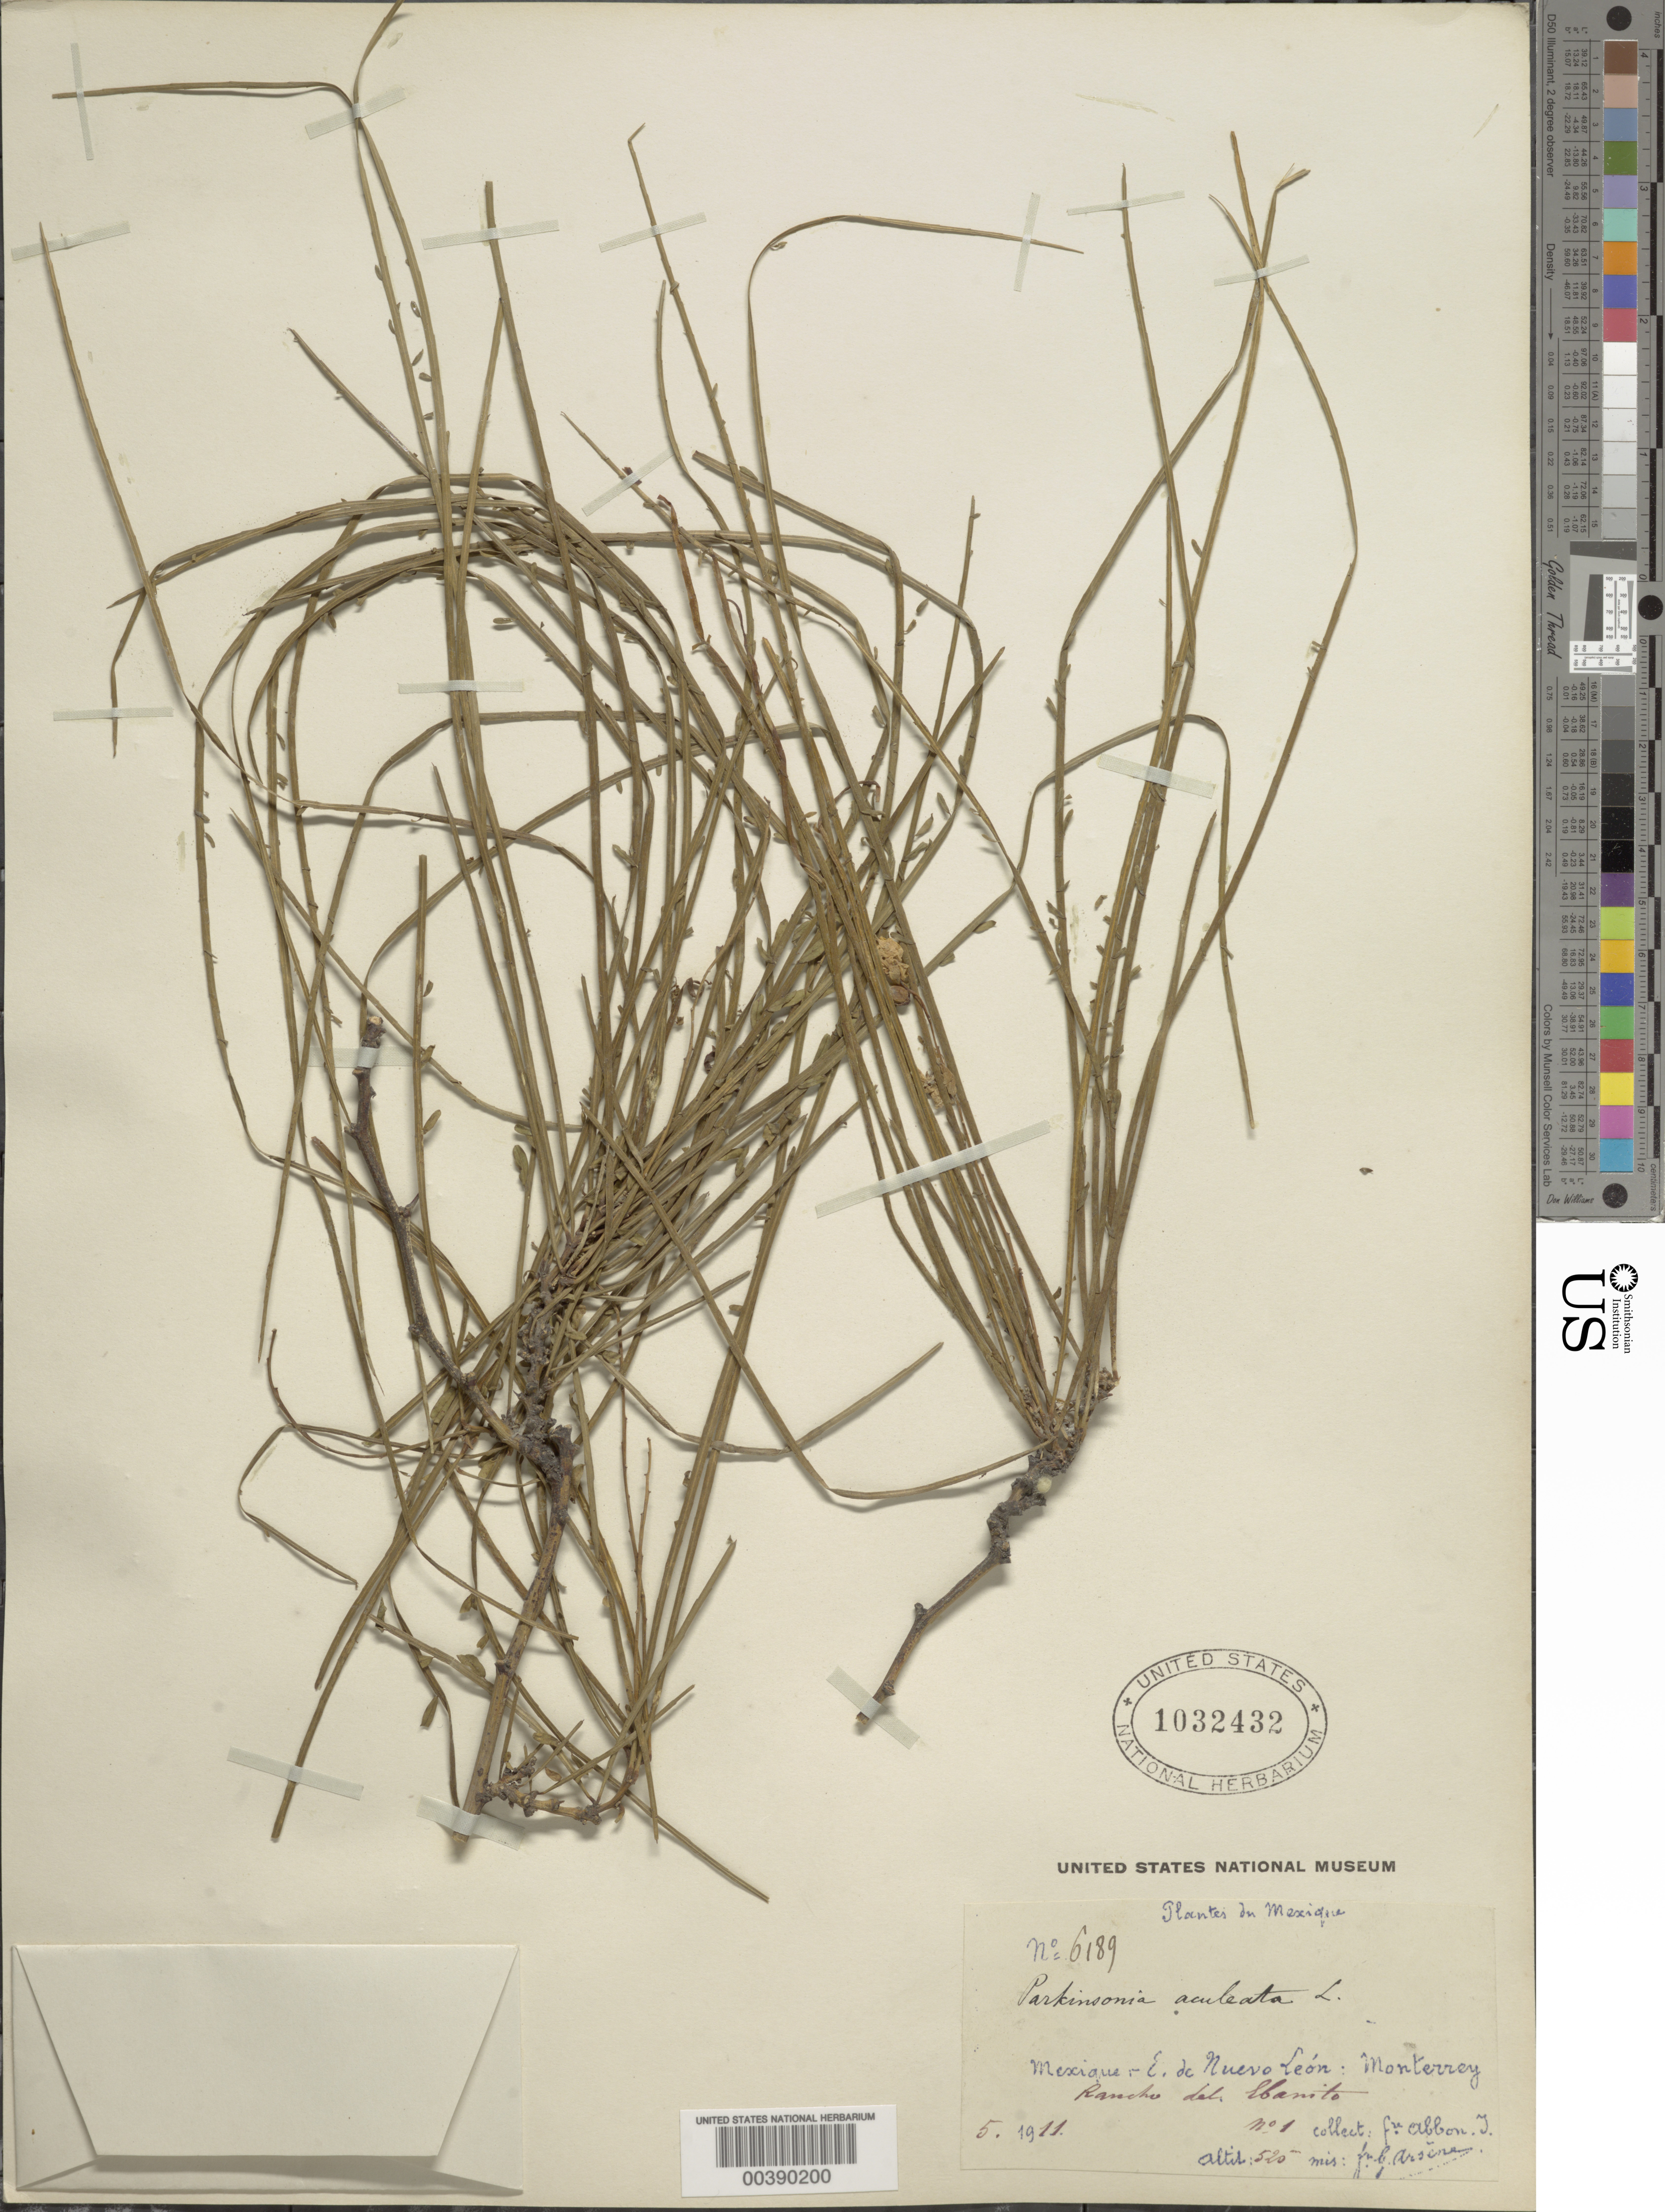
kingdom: Plantae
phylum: Tracheophyta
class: Magnoliopsida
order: Fabales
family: Fabaceae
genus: Parkinsonia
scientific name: Parkinsonia aculeata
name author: L.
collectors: Bro. Abbon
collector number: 6189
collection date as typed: May 1911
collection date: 1911-05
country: Mexico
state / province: Nuevo León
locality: Monterrey; rancho del ebanito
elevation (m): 520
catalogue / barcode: US 1032432